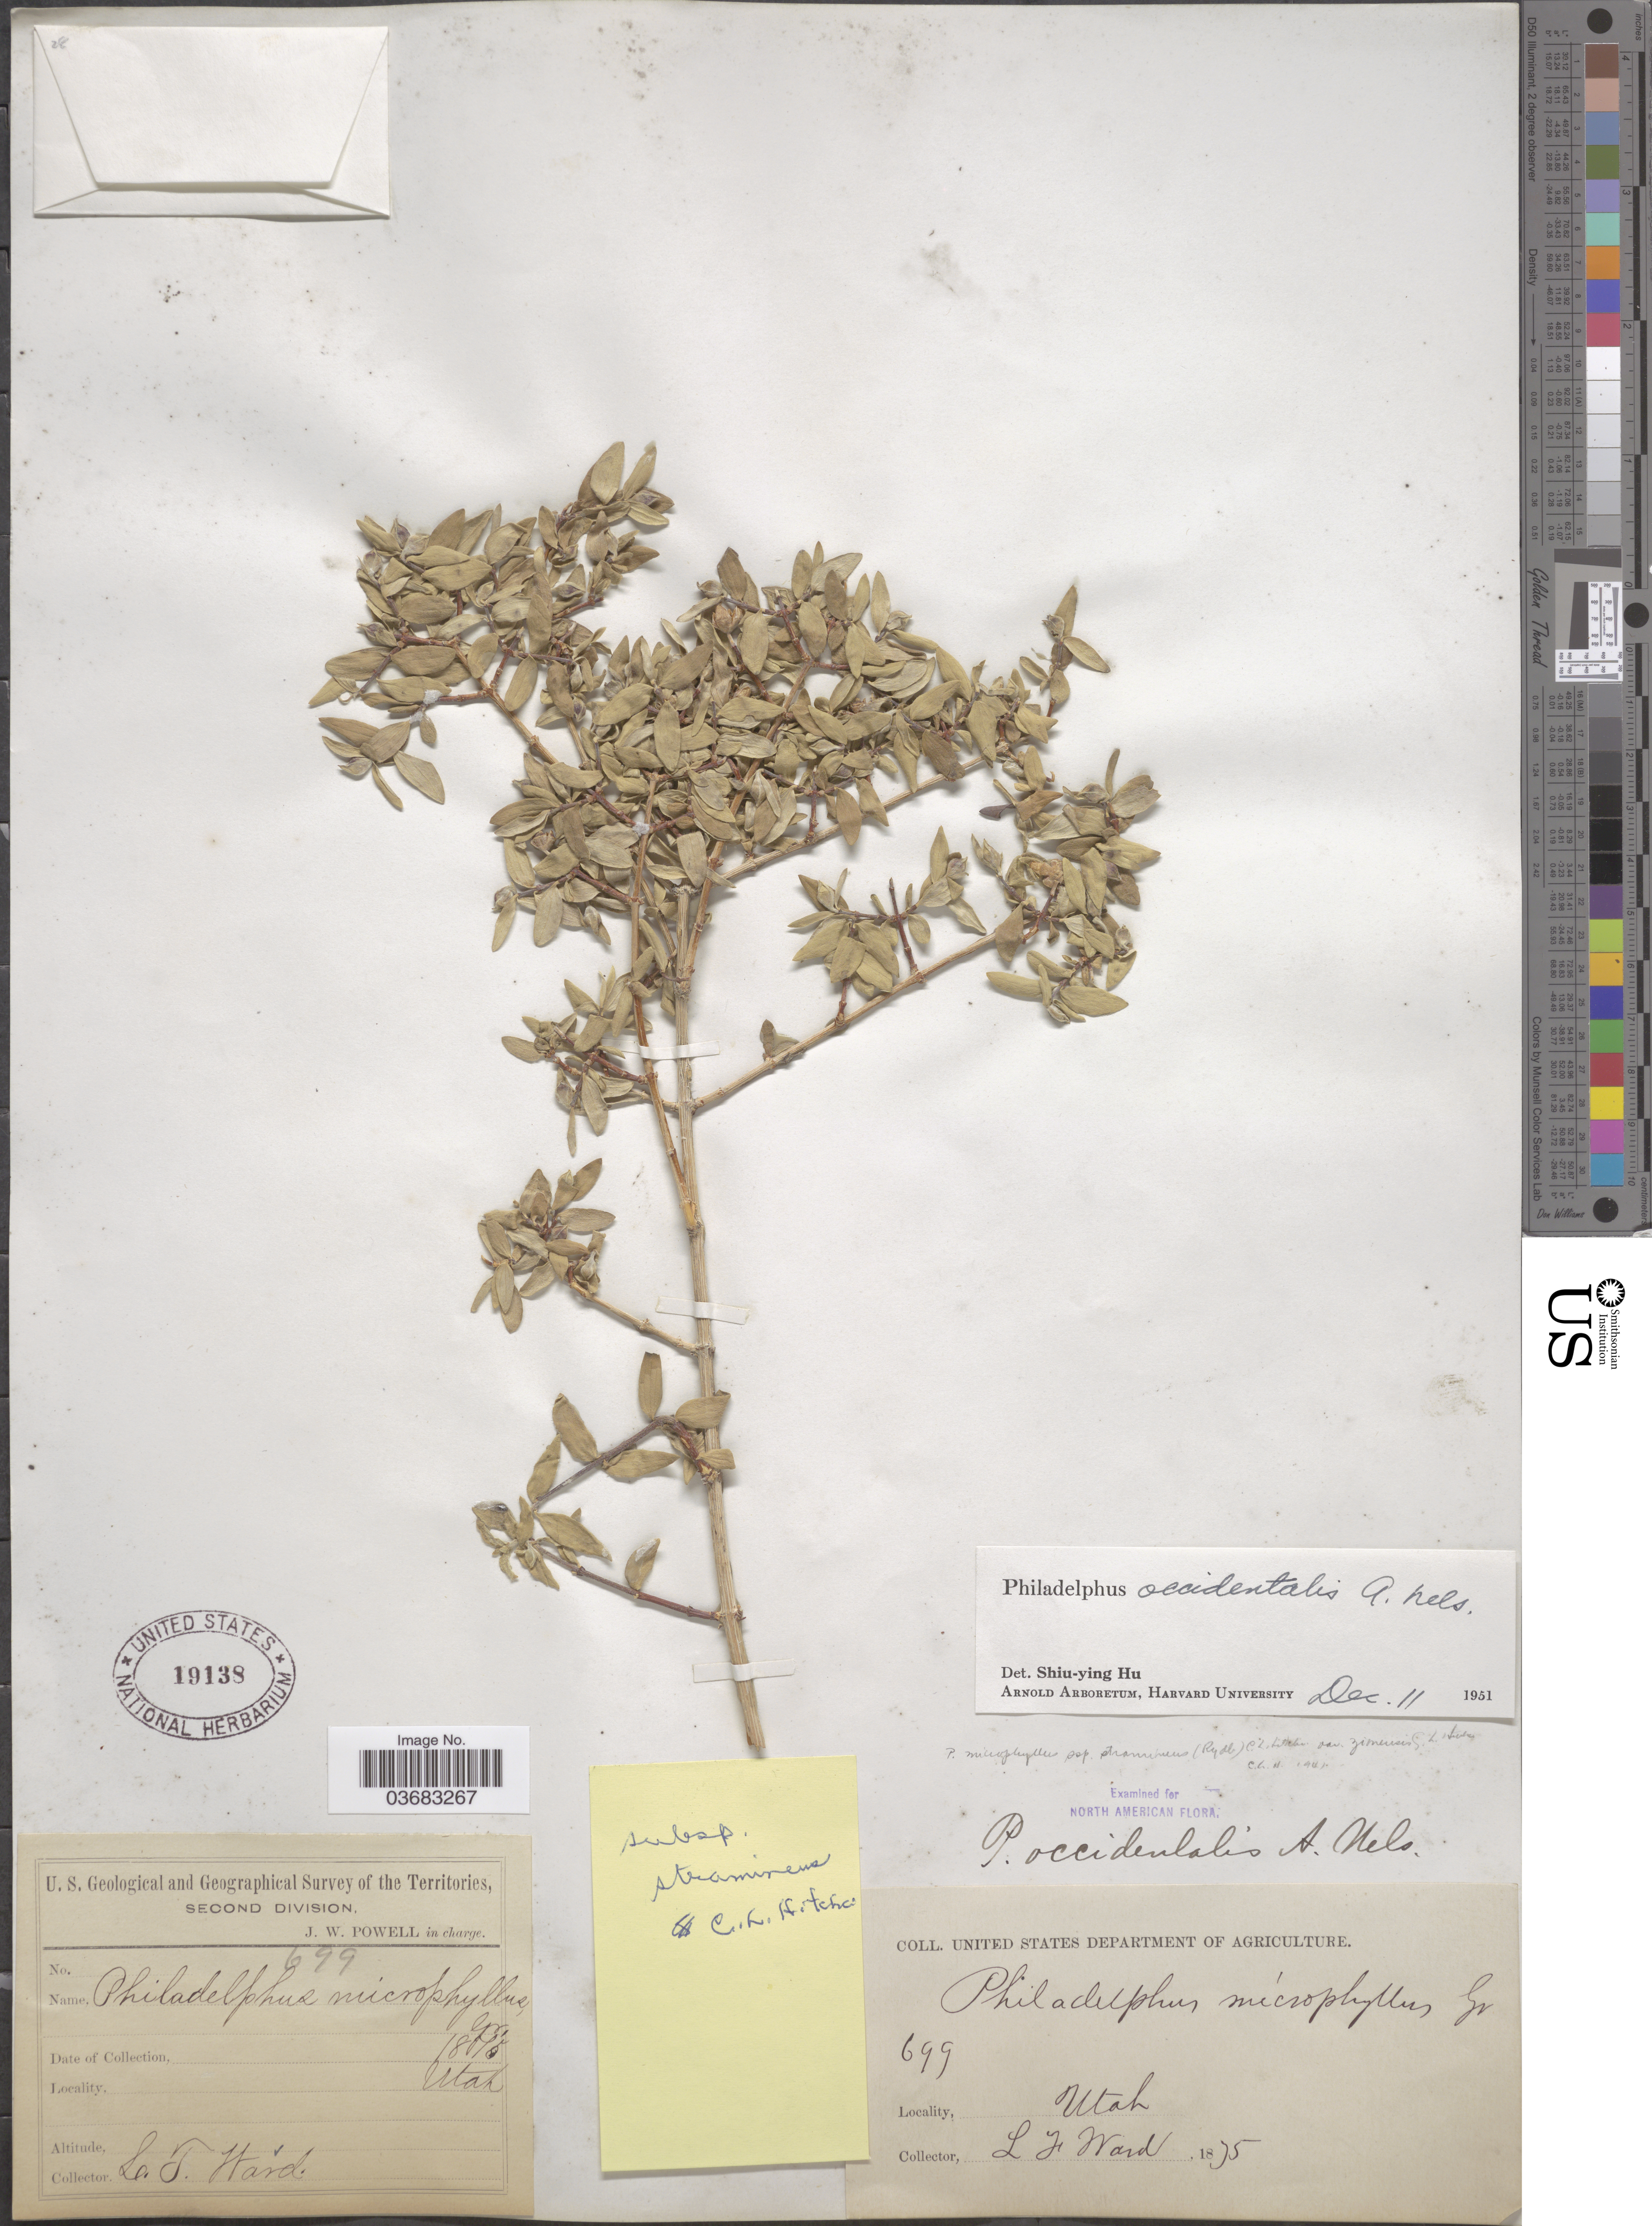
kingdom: Plantae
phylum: Tracheophyta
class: Magnoliopsida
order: Cornales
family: Hydrangeaceae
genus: Philadelphus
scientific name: Philadelphus occidentalis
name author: A. Nelson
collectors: L. Ward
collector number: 699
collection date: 1875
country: United States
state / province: Utah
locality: U.S. Geological and Geographical Survey of the Territories, second division.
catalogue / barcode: US 19138